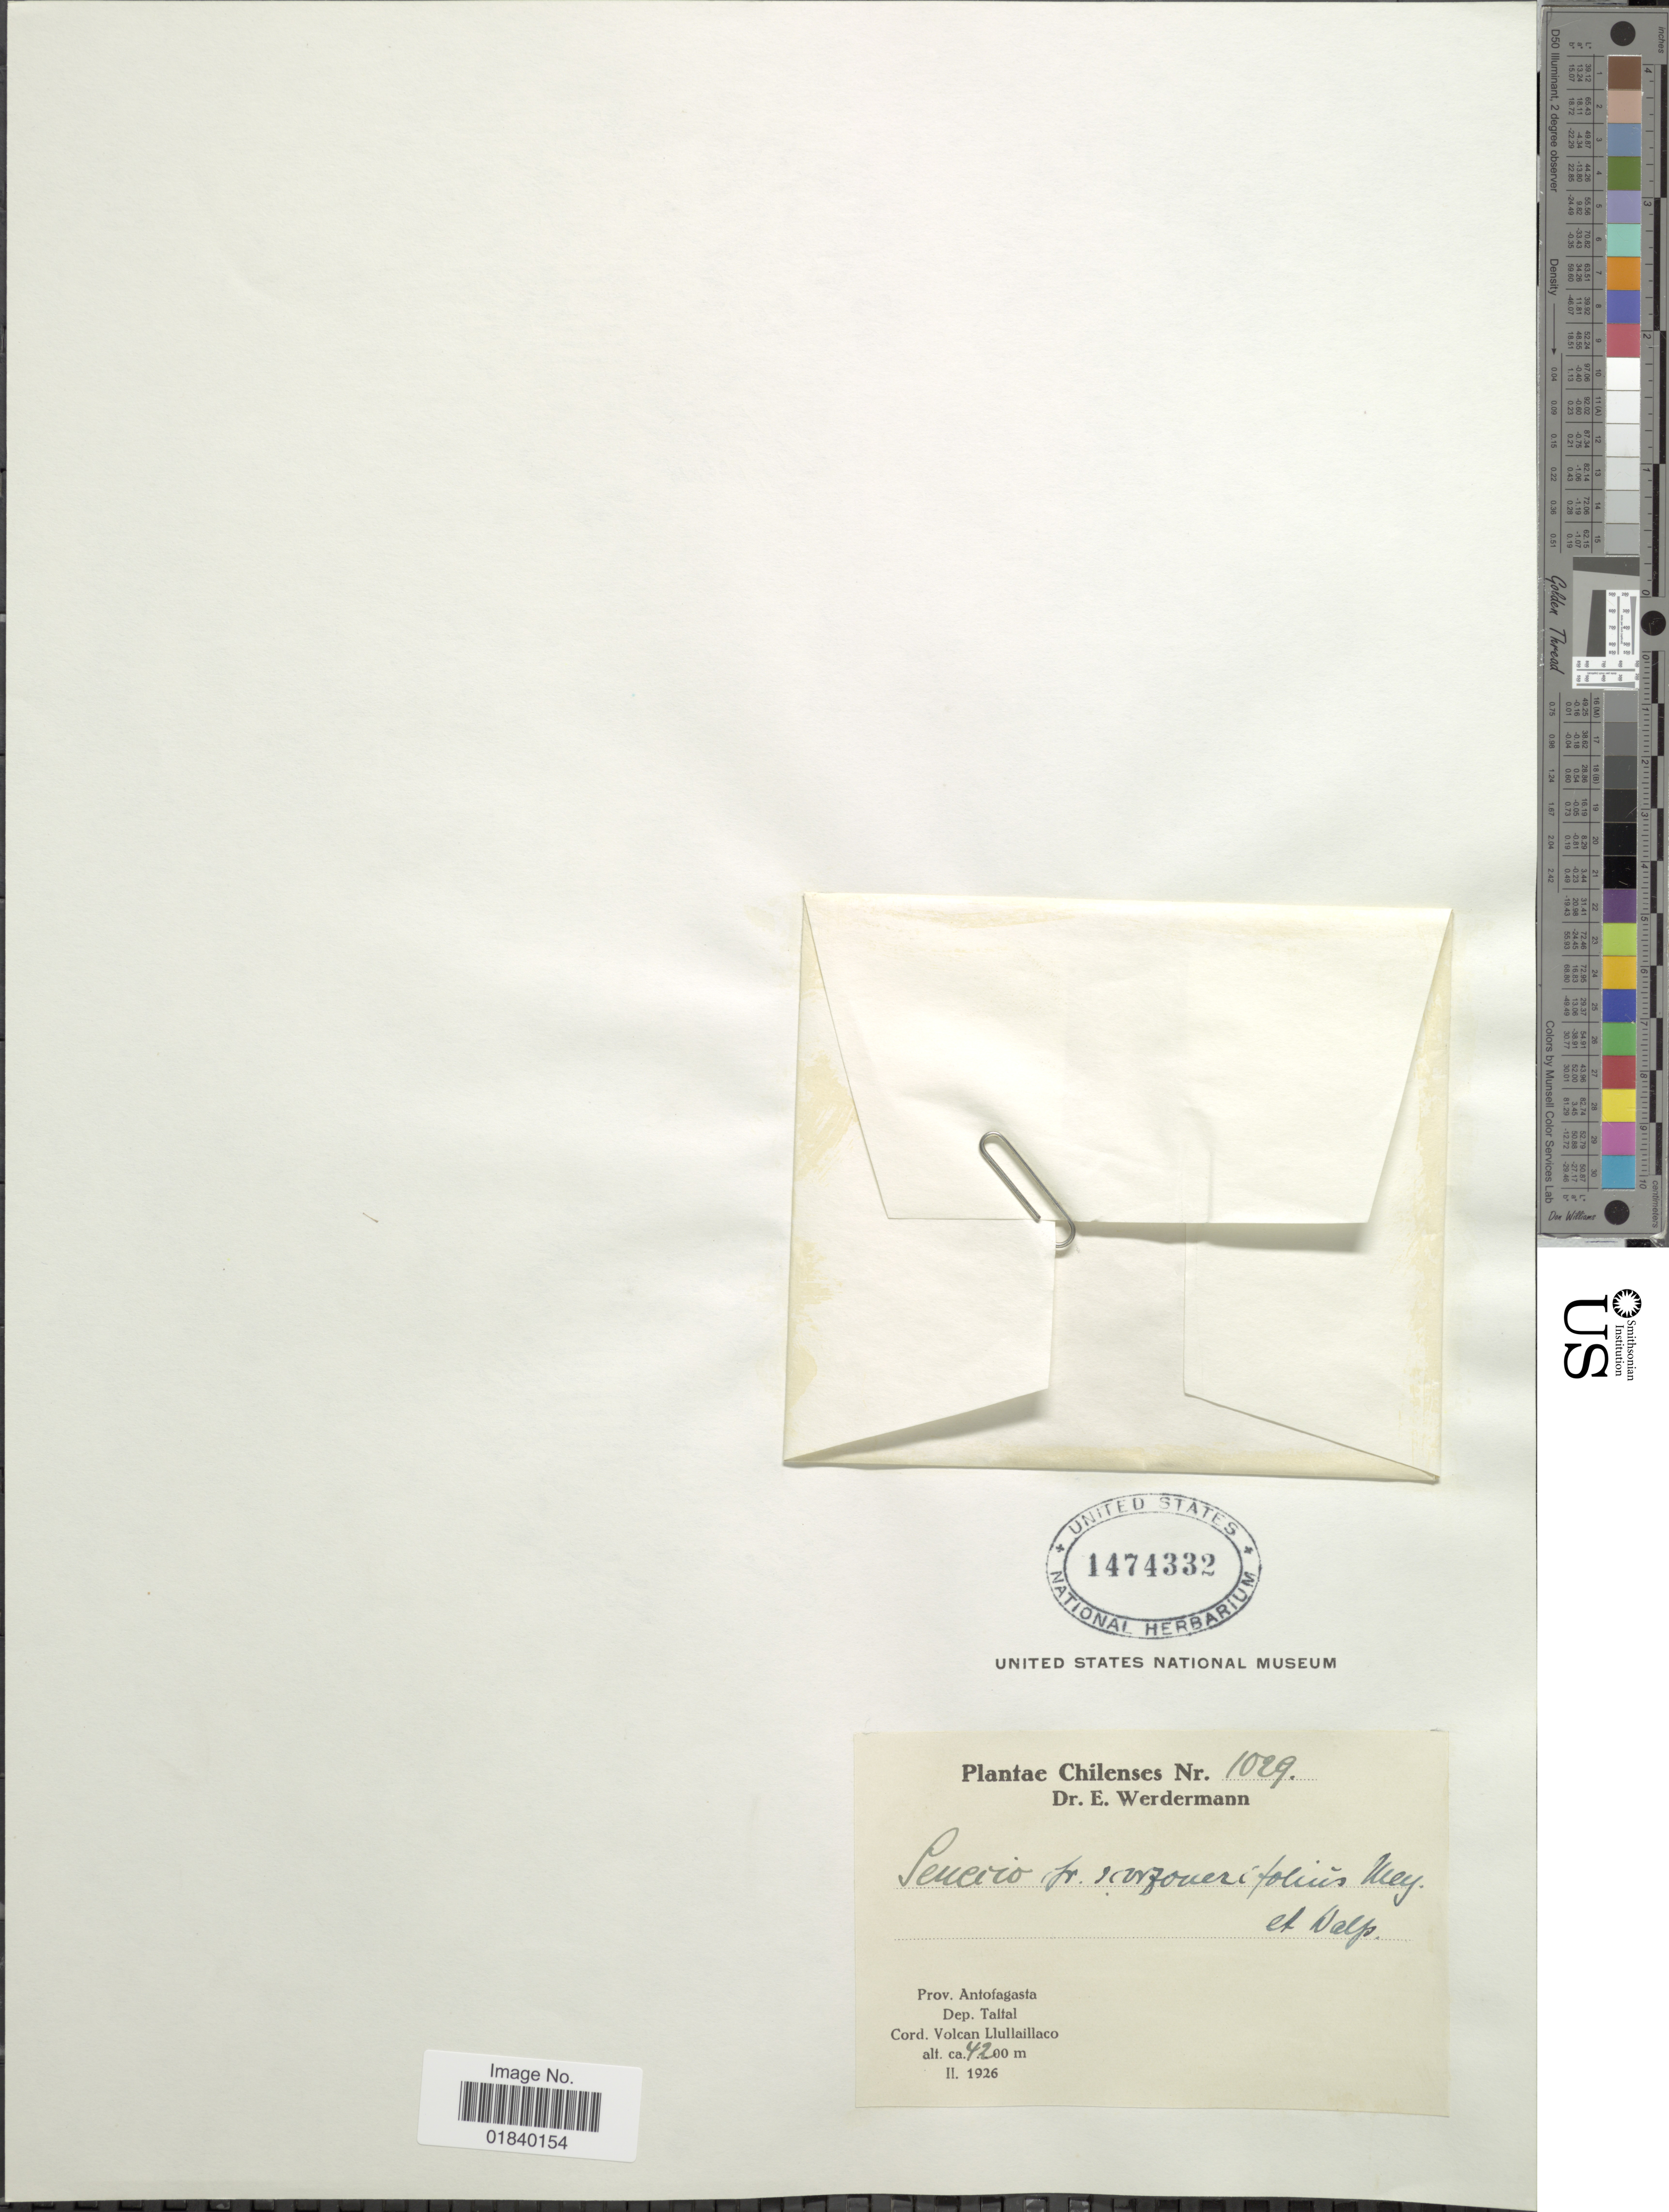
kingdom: Plantae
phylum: Tracheophyta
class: Magnoliopsida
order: Asterales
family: Asteraceae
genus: Senecio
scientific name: Senecio scorzonerifolius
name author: Meyen & Walp.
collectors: E. Werdermann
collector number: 1029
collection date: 1926-02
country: Chile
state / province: Antofagasta (II)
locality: Prov. Antofagasta. Dep. Taltal. Cord Volcan Llullaillaco.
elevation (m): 4200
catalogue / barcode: US 1474332